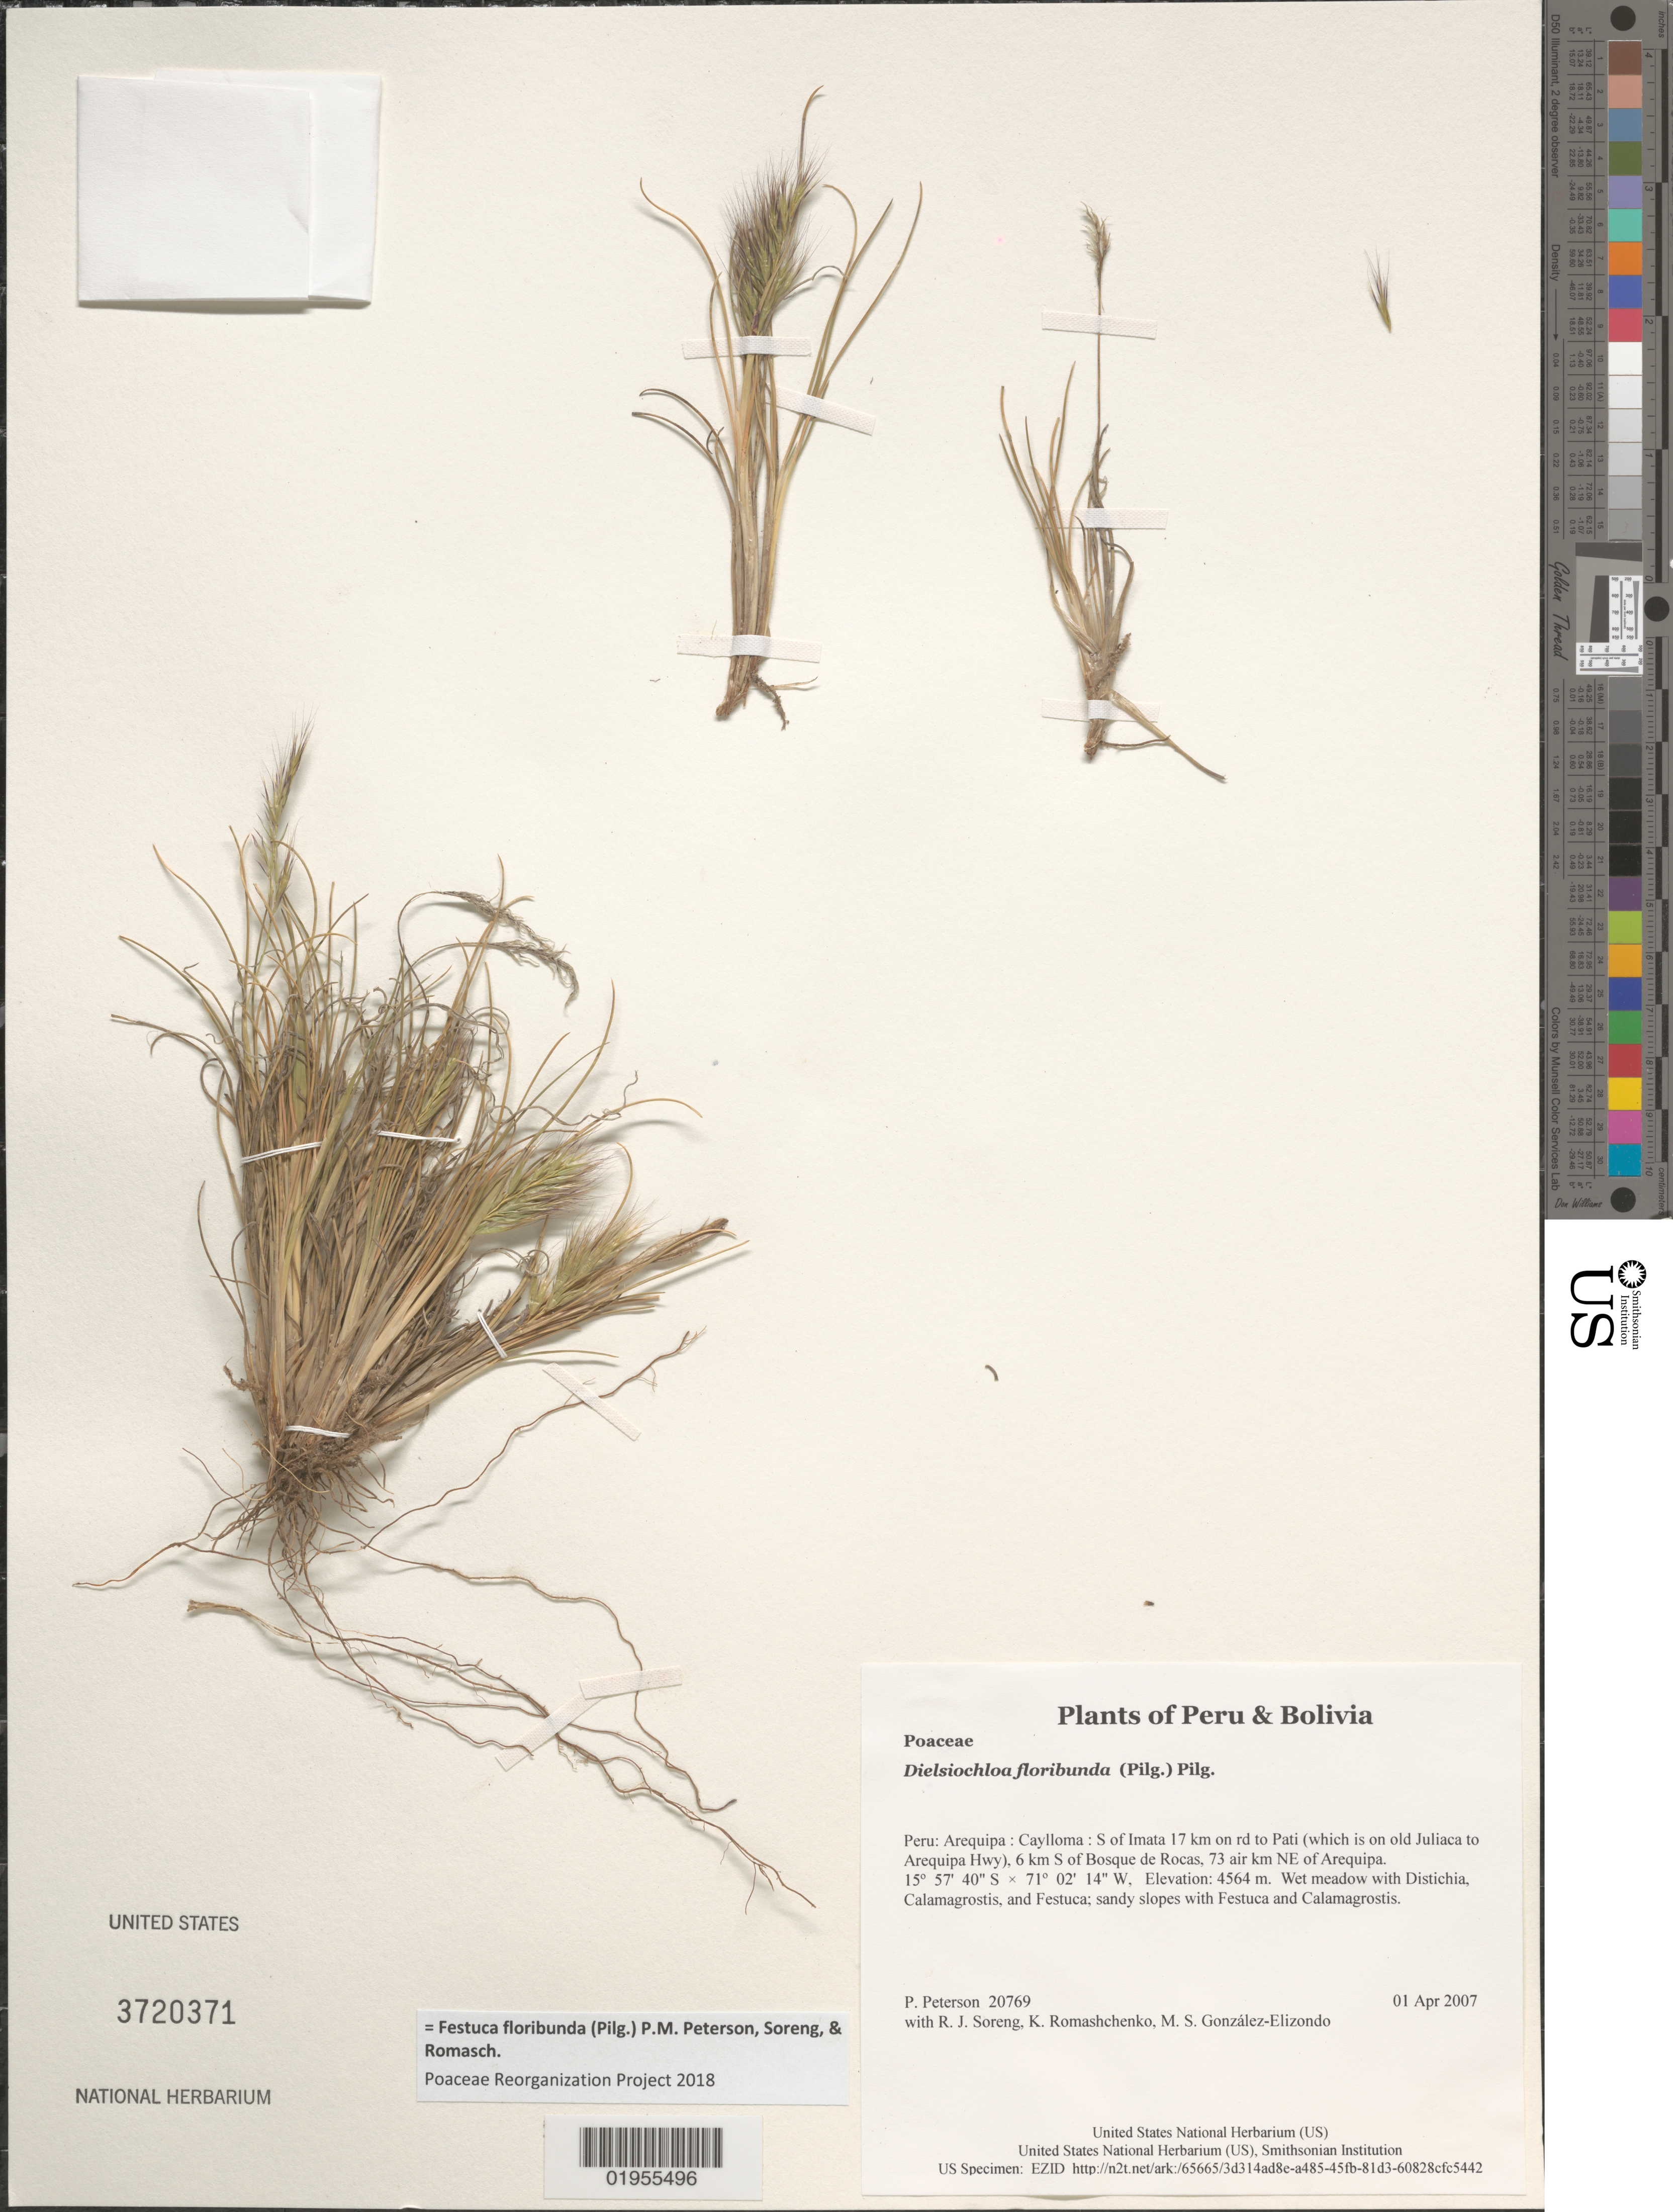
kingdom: Plantae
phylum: Tracheophyta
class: Liliopsida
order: Poales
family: Poaceae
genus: Festuca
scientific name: Festuca floribunda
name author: (Pilg.) P.M. Peterson et al.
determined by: Poaceae Reorganization Project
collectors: P. M. Peterson, R. J. Soreng, K. Romashchenko & M. S. González-Elizondo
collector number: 20769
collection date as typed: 01 Apr 2007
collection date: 2007-04-01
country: Peru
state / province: Arequipa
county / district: Caylloma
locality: S of Imata 17 km on rd to Pati (which is on old Juliaca to Arequipa Hwy), 6 km S of Bosque de Rocas, 73 air km NE of Arequipa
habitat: Wet meadow with Distichia, Calamagrostis, and Festuca; sandy slopes with Festuca and Calamagrostis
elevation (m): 4564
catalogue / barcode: US 3720371